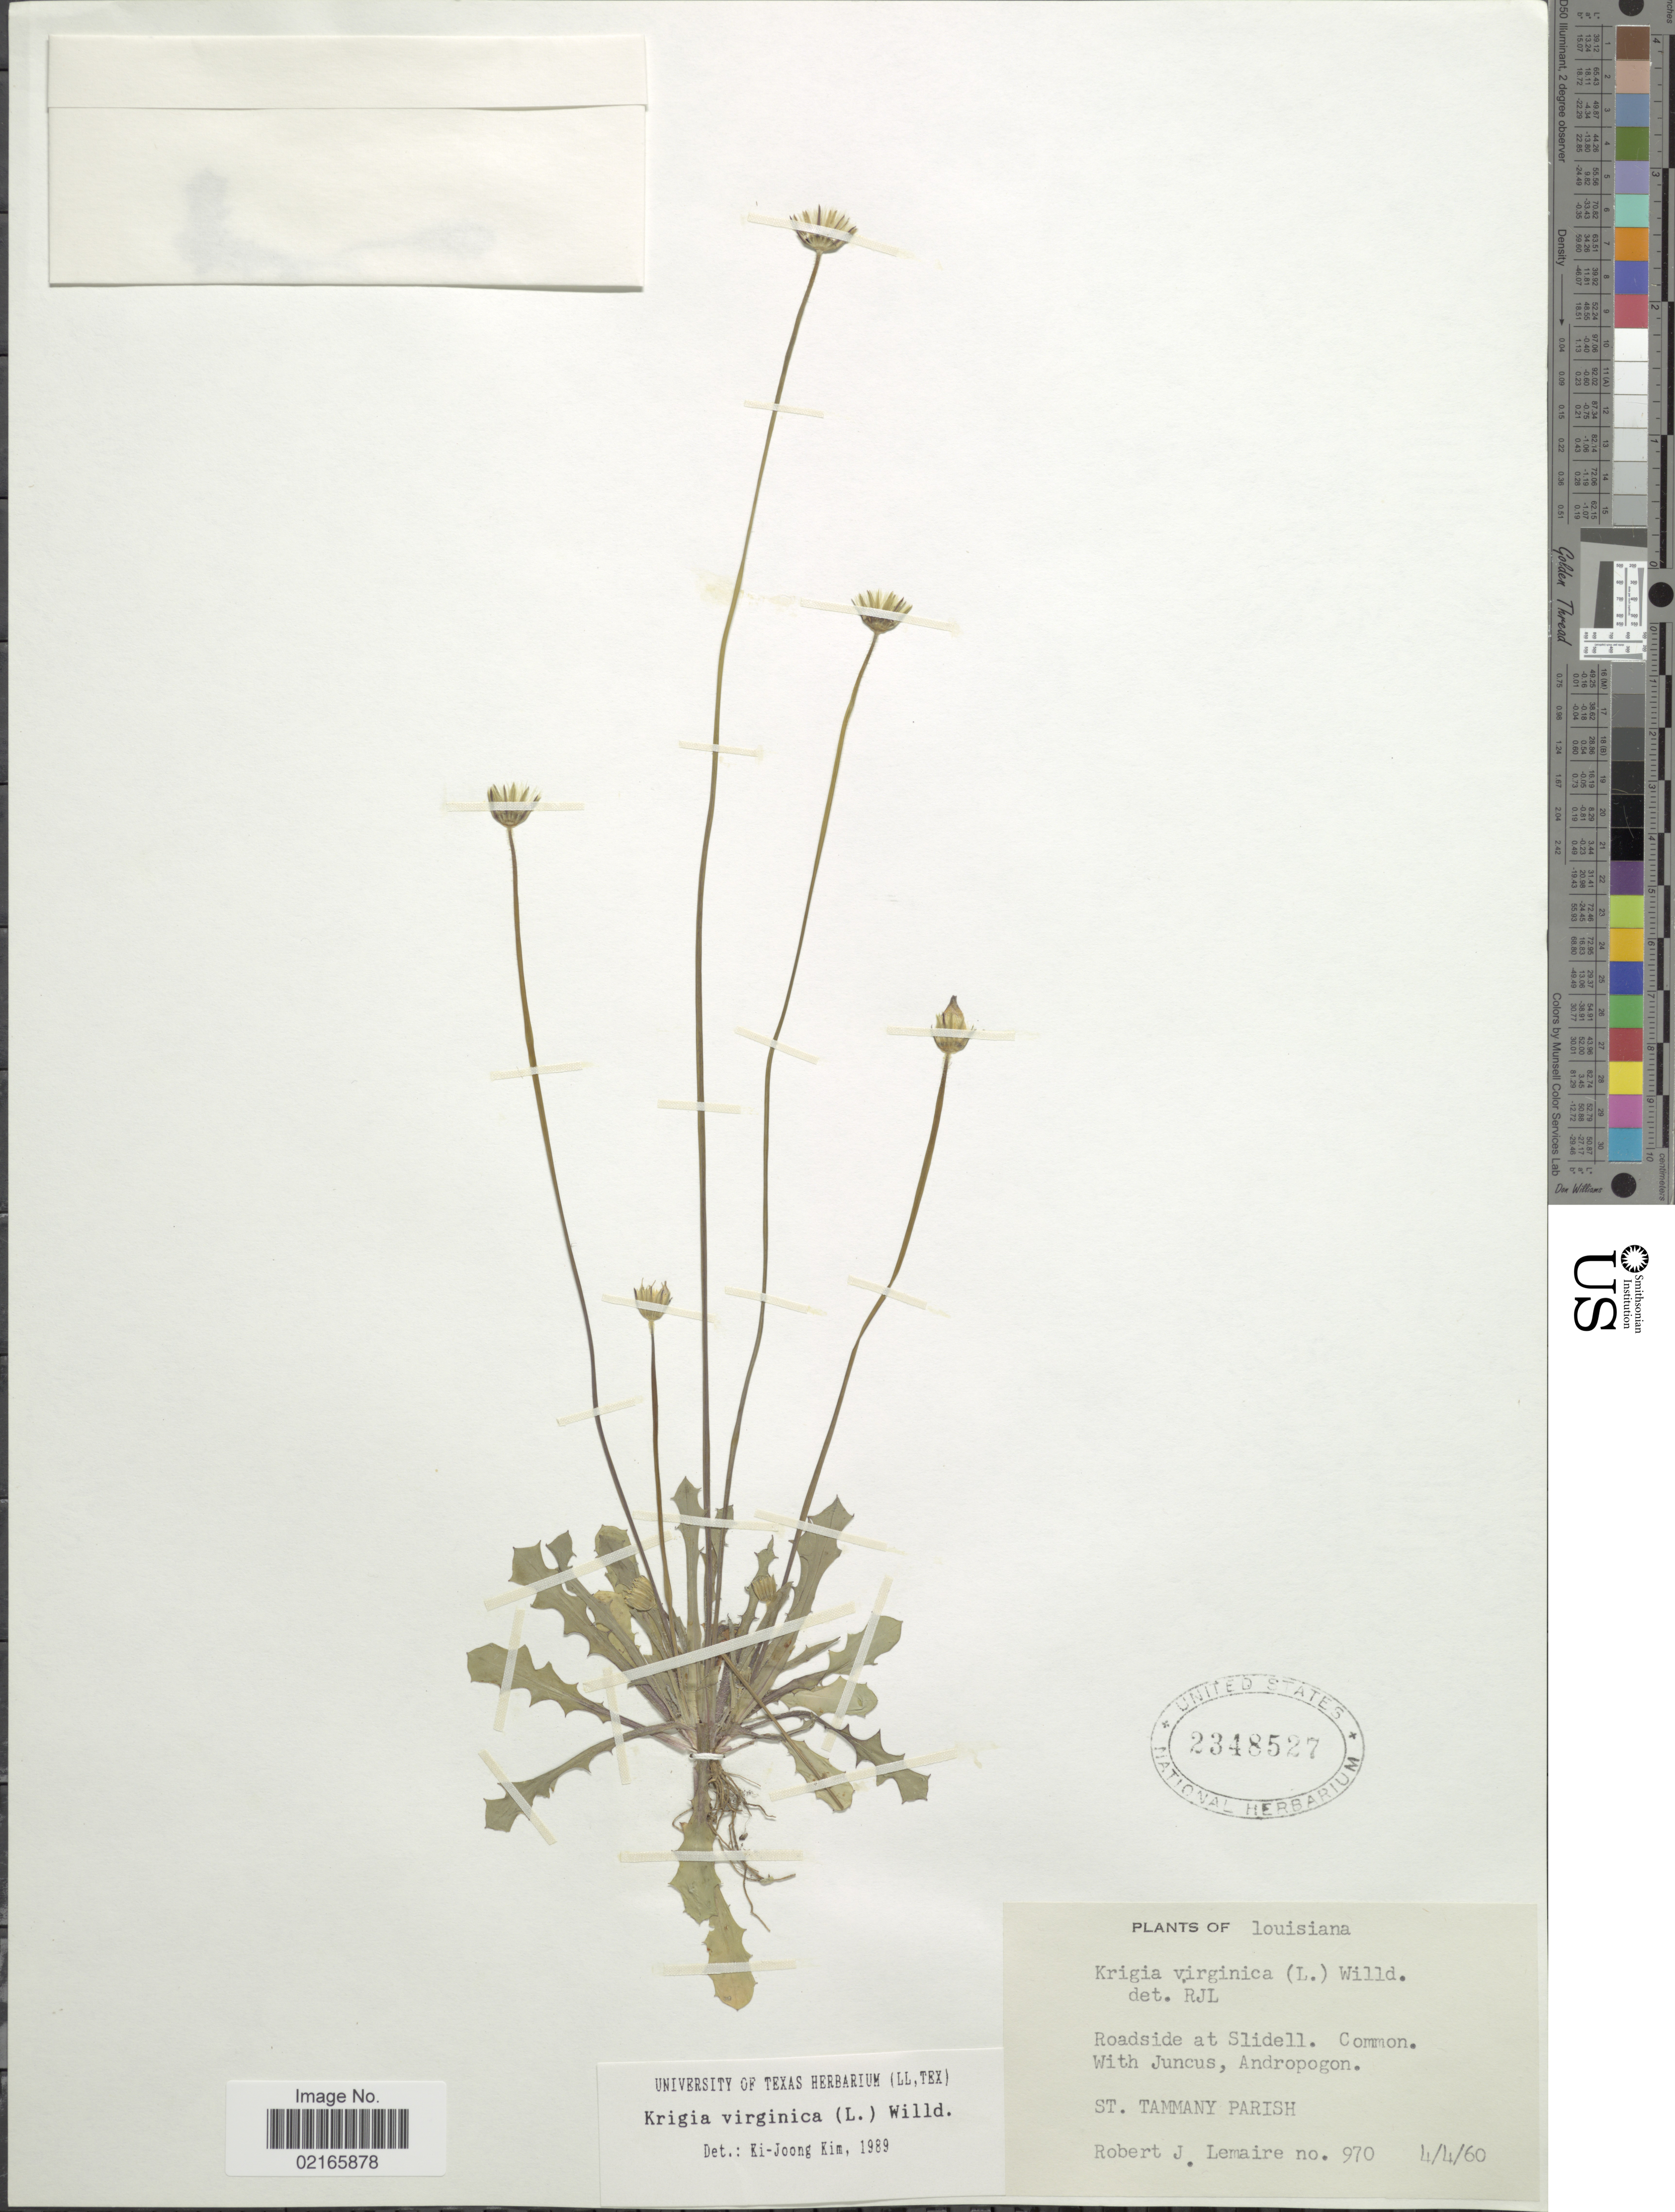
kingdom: Plantae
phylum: Tracheophyta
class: Magnoliopsida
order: Asterales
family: Asteraceae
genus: Krigia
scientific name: Krigia virginica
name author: (L.) Willd.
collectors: R. J. Lemaire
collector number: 970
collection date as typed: Transcribed d/m/y: 4/4/60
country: United States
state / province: Louisiana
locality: Roadside at Slidell, St. Tammany Parish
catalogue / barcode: US 2348527